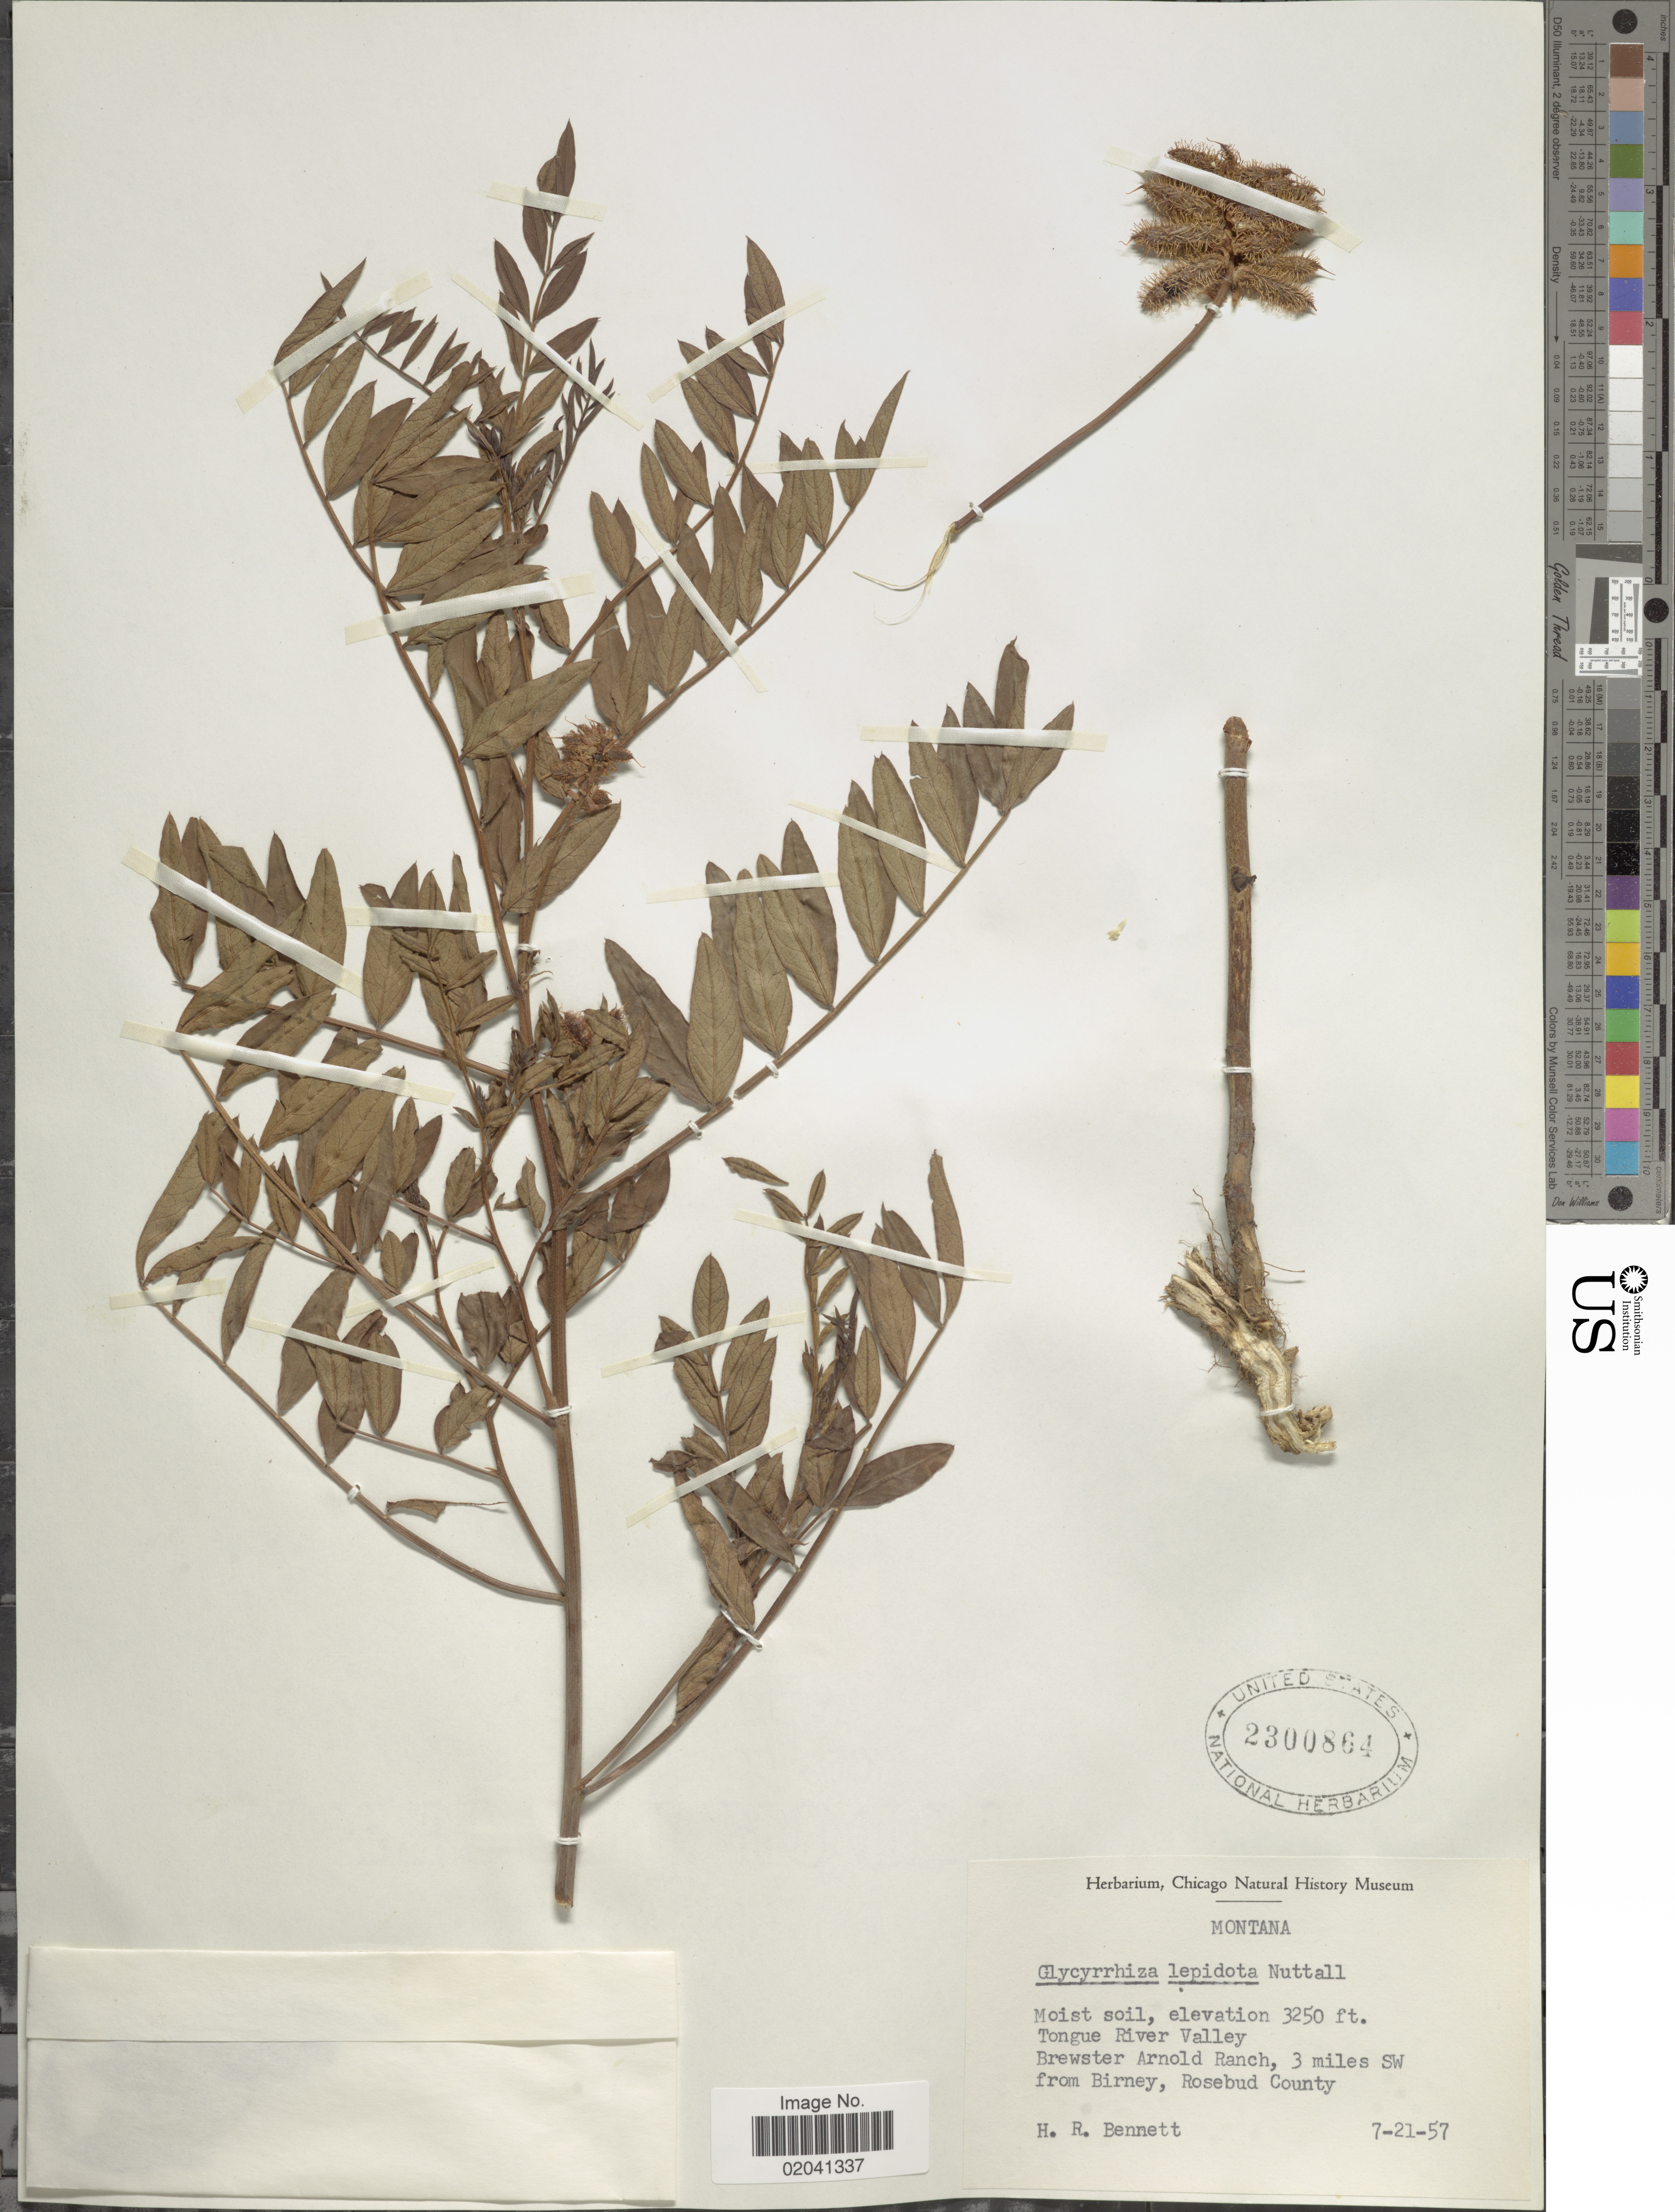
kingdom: Plantae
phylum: Tracheophyta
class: Magnoliopsida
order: Fabales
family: Fabaceae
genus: Glycyrrhiza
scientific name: Glycyrrhiza lepidota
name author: Pursh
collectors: H. R. Bennett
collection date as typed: Transcribed d/m/y: 21/7/57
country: United States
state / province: Montana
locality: Tongue River Valley. Brewster Arnold Ranch, 3 miles SW from Birney, Rosebud County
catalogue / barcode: US 2300864